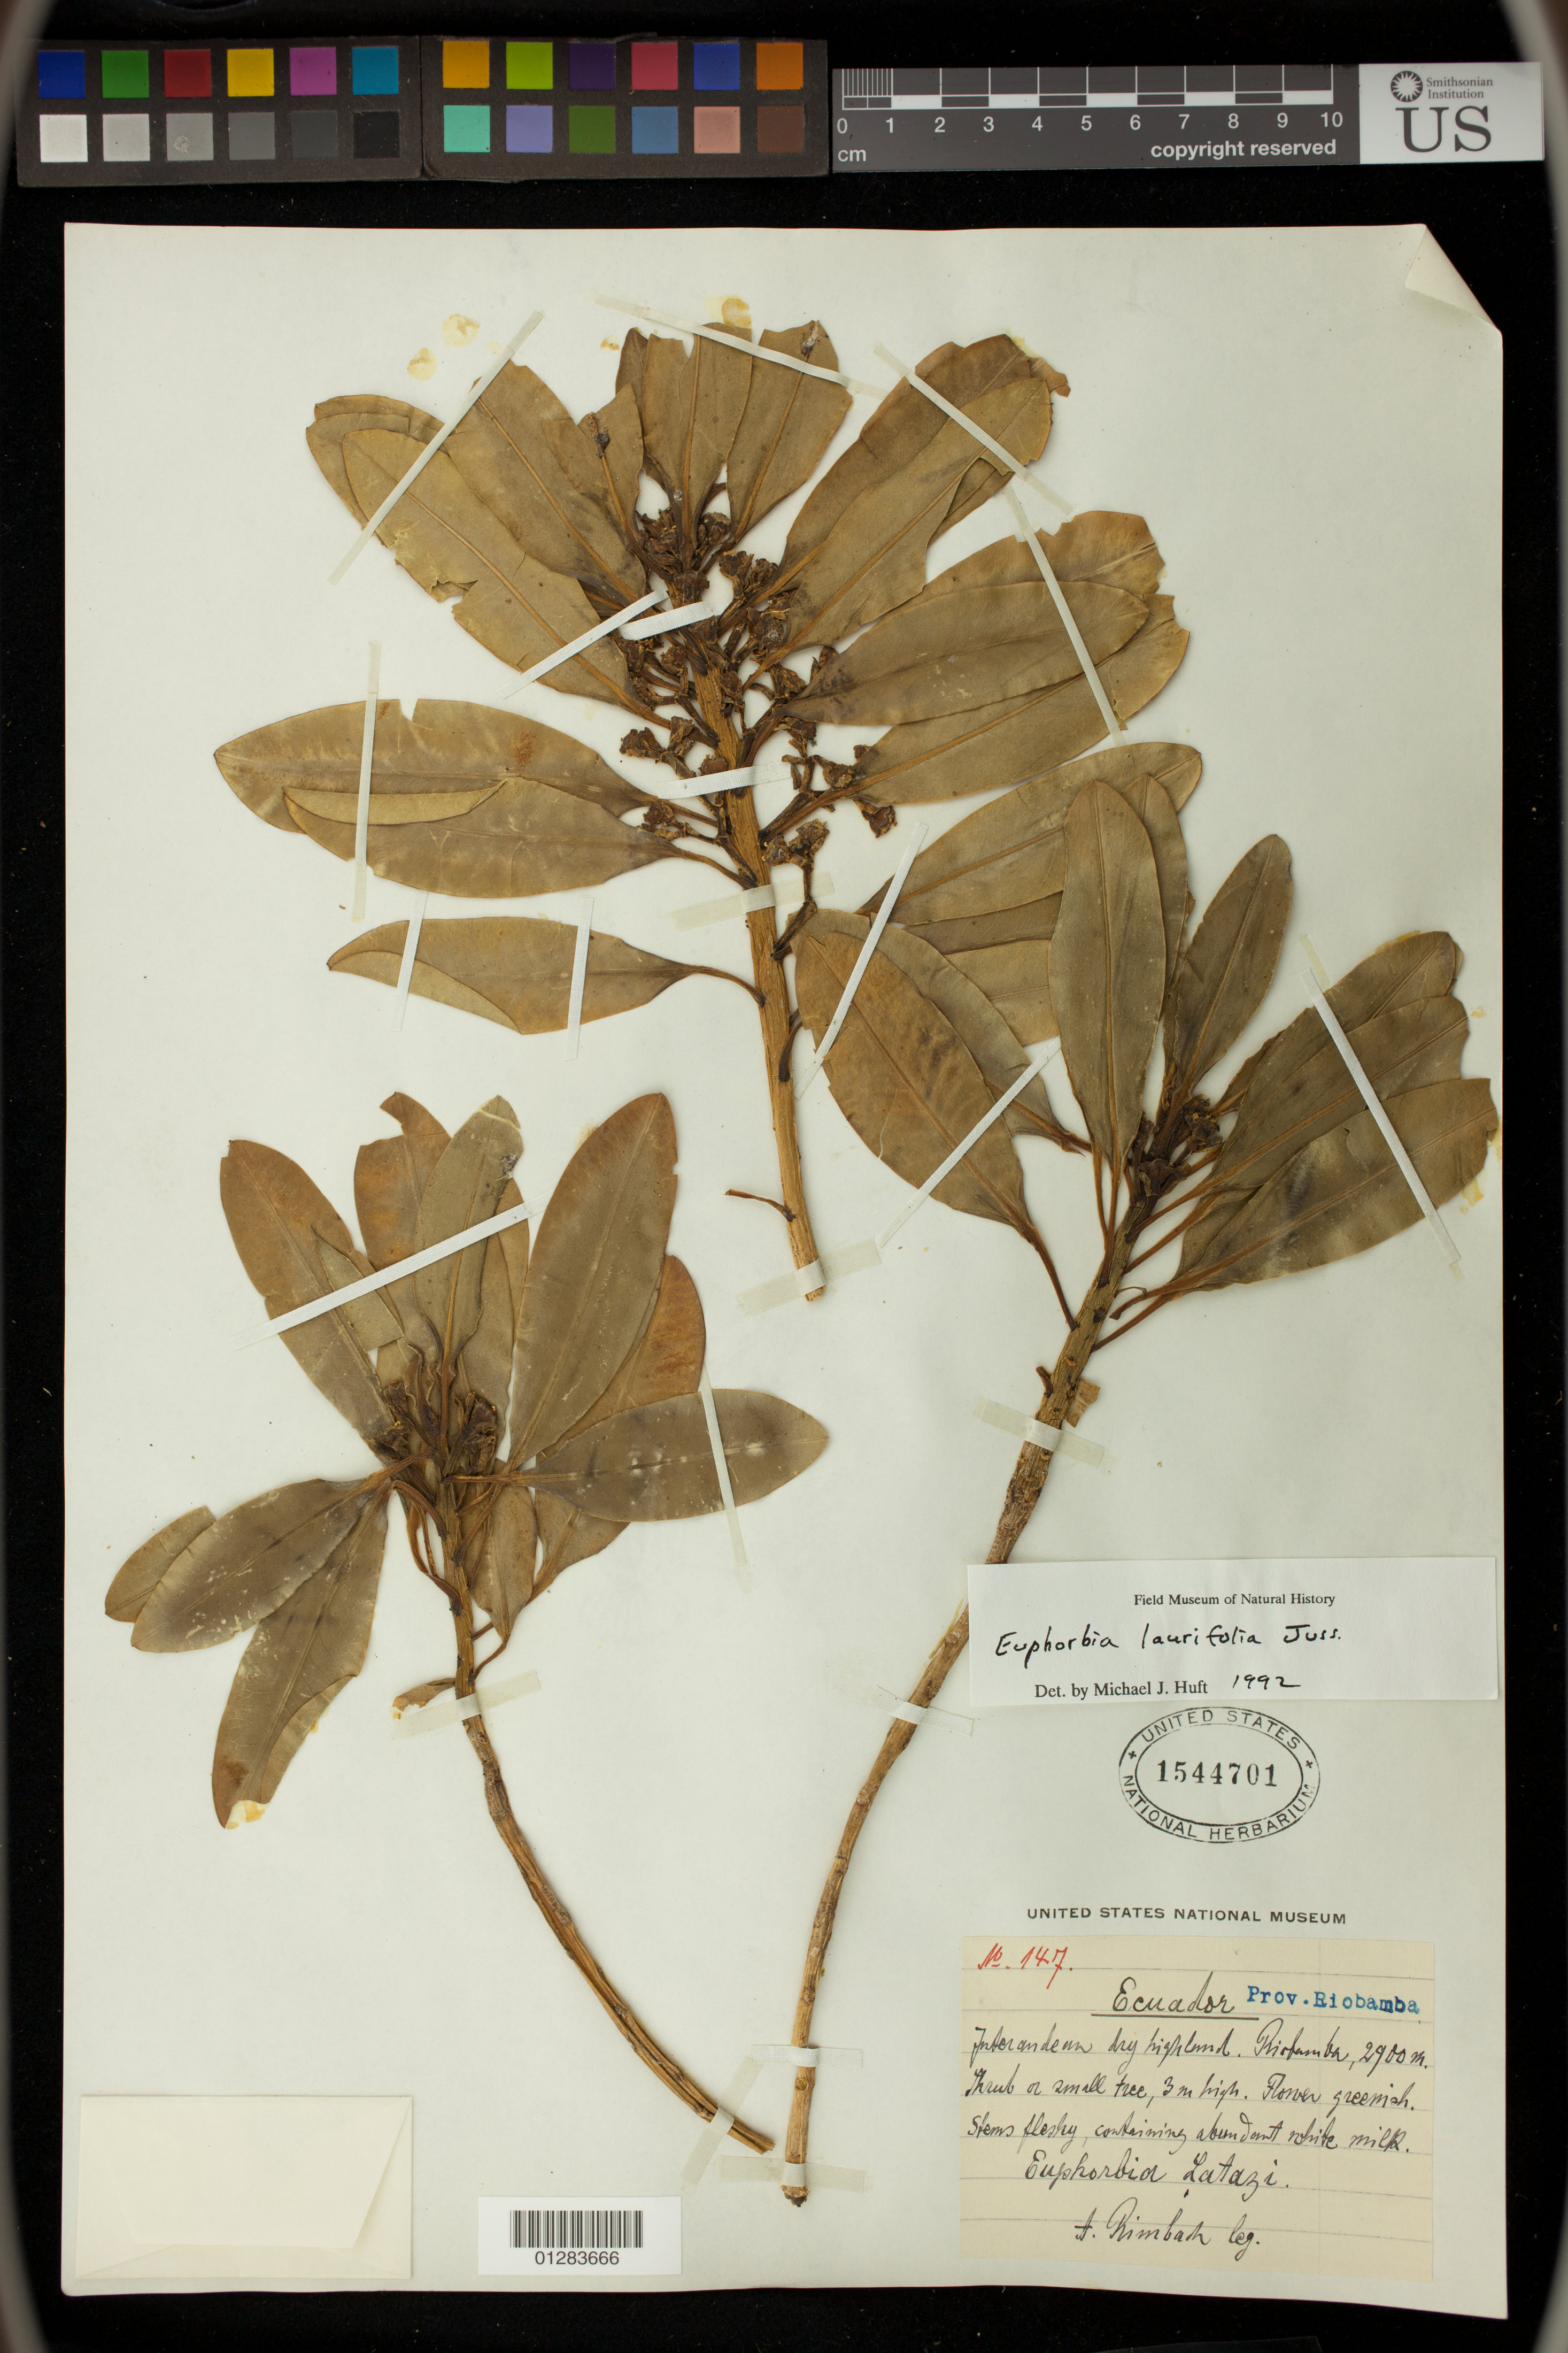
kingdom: Plantae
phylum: Tracheophyta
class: Magnoliopsida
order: Malpighiales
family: Euphorbiaceae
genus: Euphorbia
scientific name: Euphorbia laurifolia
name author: Juss. ex Lam.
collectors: A. Rimbach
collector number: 147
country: Ecuador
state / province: Chimborazo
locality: Prov. Riobamba, Riobamba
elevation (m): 2900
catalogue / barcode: US 1544701